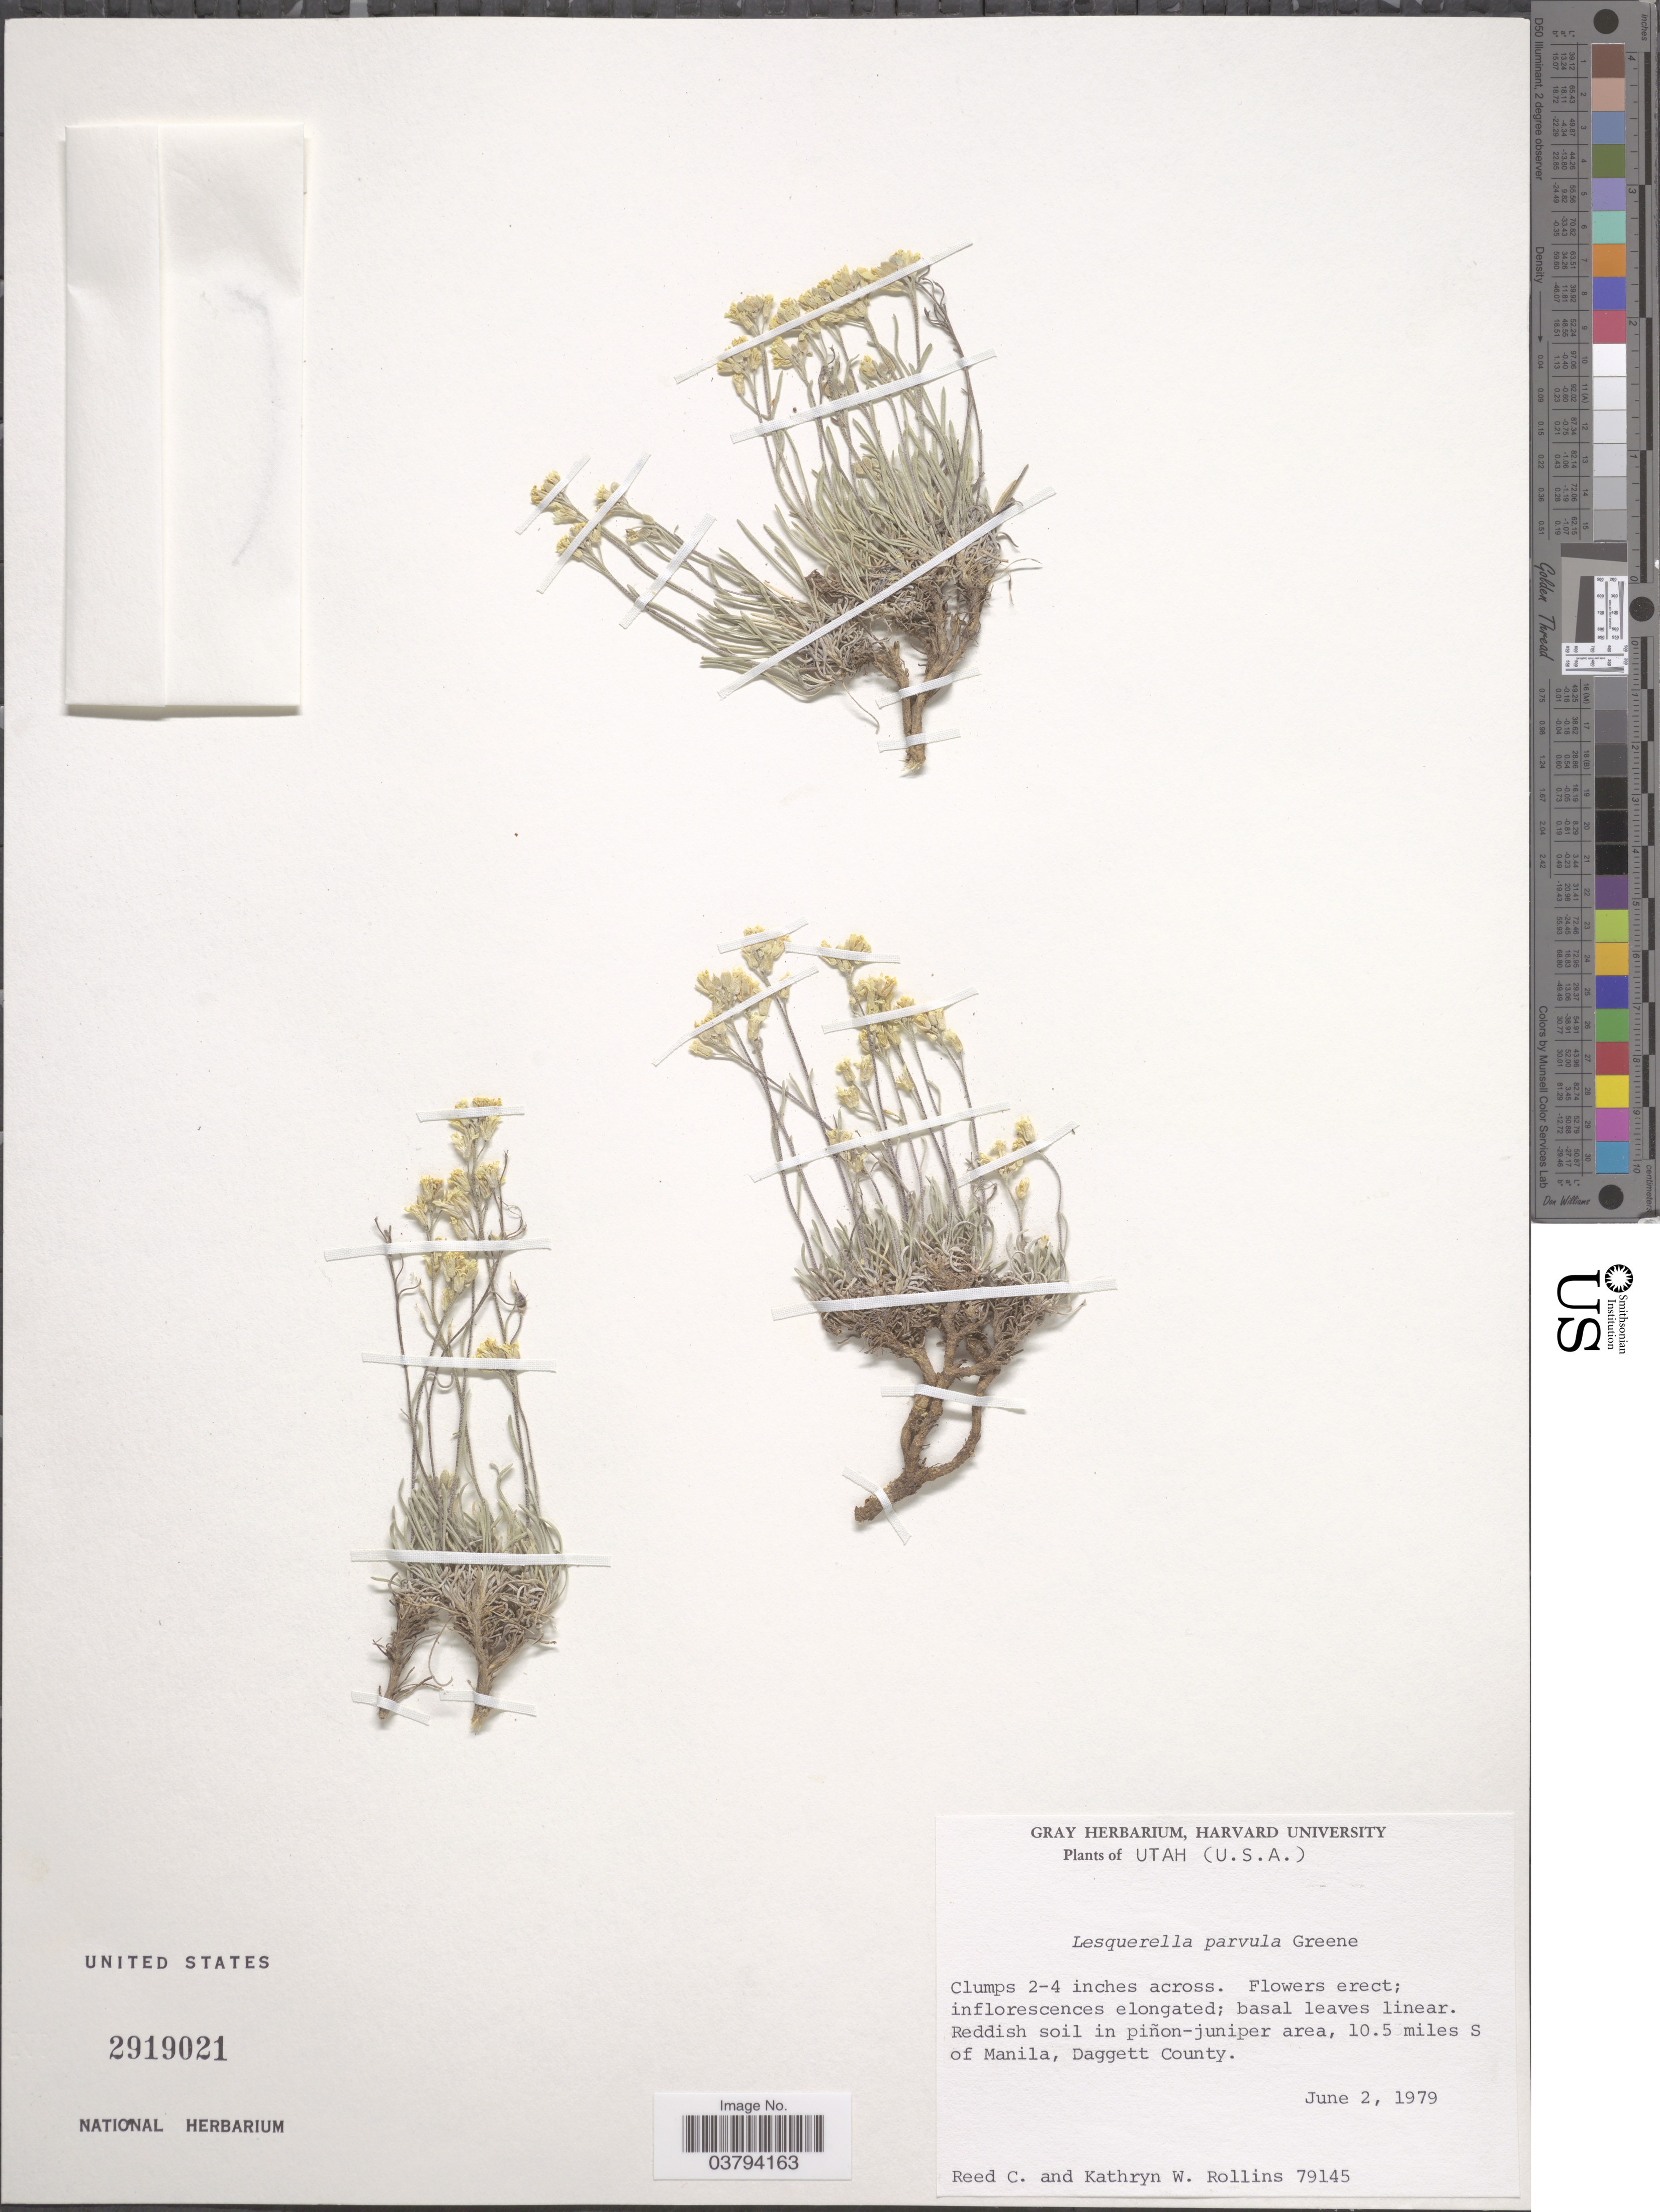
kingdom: Plantae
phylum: Tracheophyta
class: Magnoliopsida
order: Brassicales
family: Brassicaceae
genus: Lesquerella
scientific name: Lesquerella parvula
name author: Greene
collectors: R. C. Rollins & K. W. Rollins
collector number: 79145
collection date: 1979-06-02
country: United States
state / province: Utah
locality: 10.5 miles S of Manila, Daggett County.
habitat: reddish soil in pinon-juniper area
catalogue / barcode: US 2919021